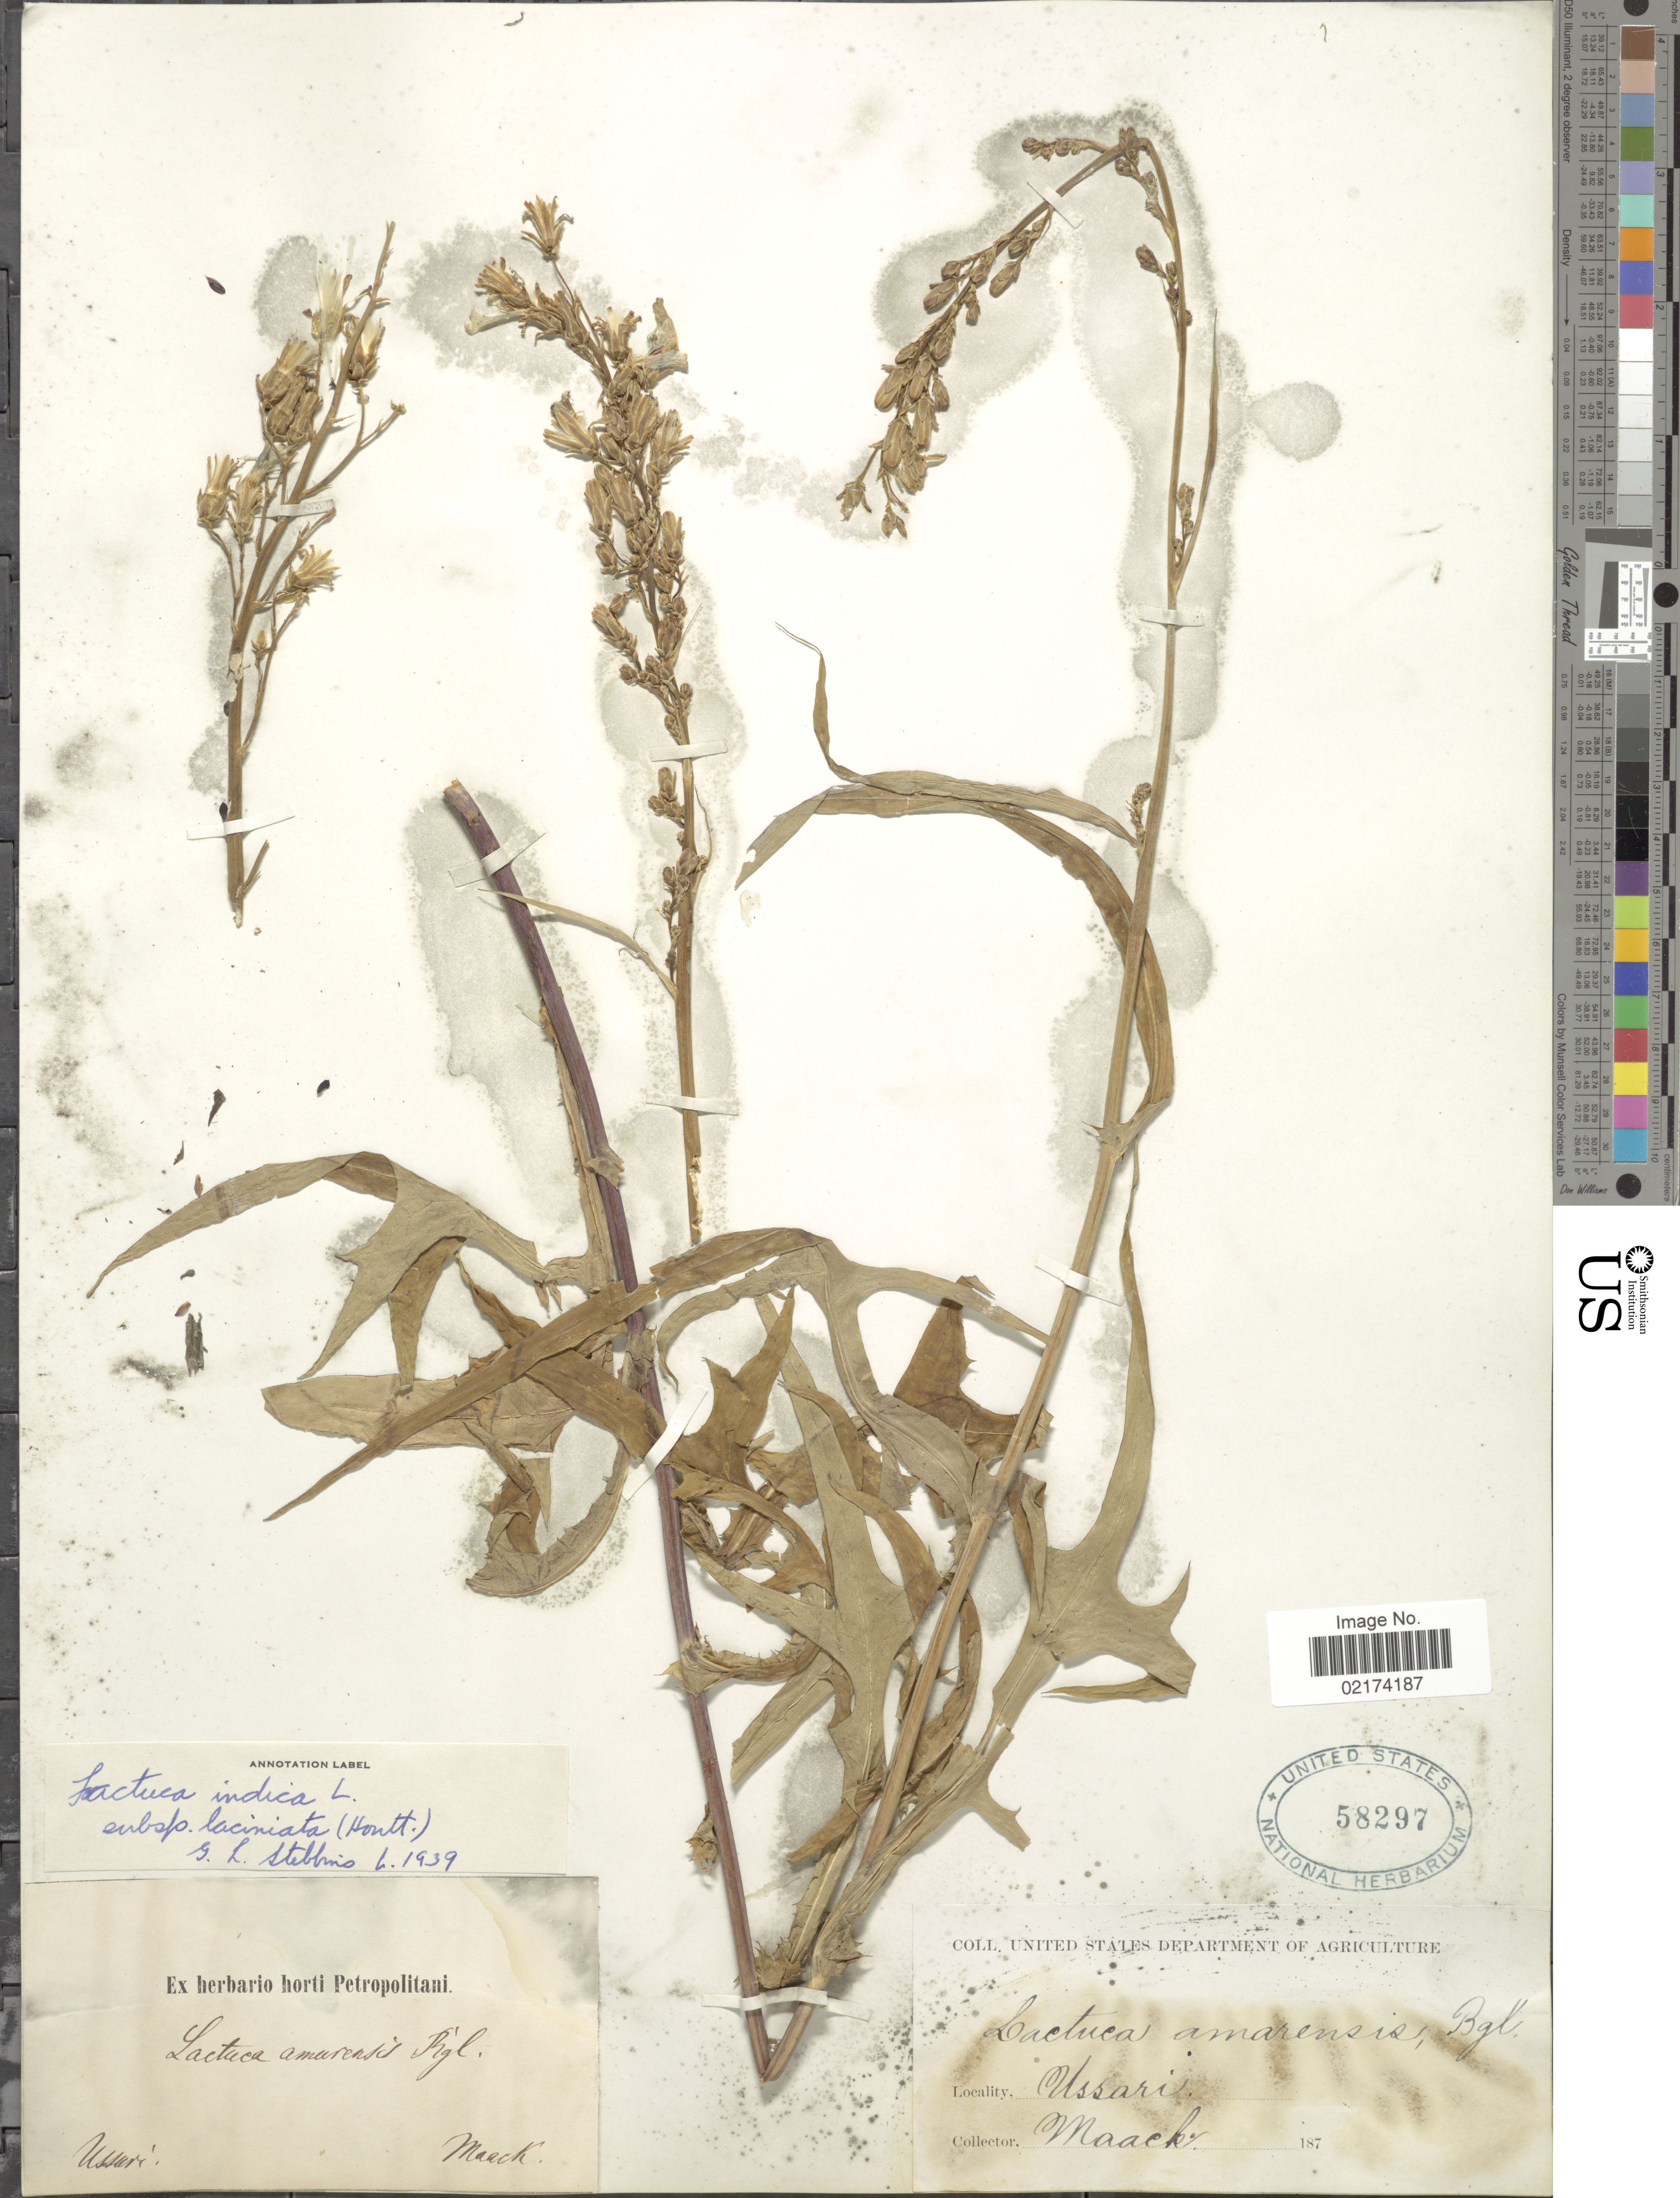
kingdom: Plantae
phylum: Tracheophyta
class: Magnoliopsida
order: Asterales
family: Asteraceae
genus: Lactuca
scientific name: Lactuca indica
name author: L.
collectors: R. K. Maack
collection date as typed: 187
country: Russian Federation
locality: Ussuri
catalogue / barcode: US 58297